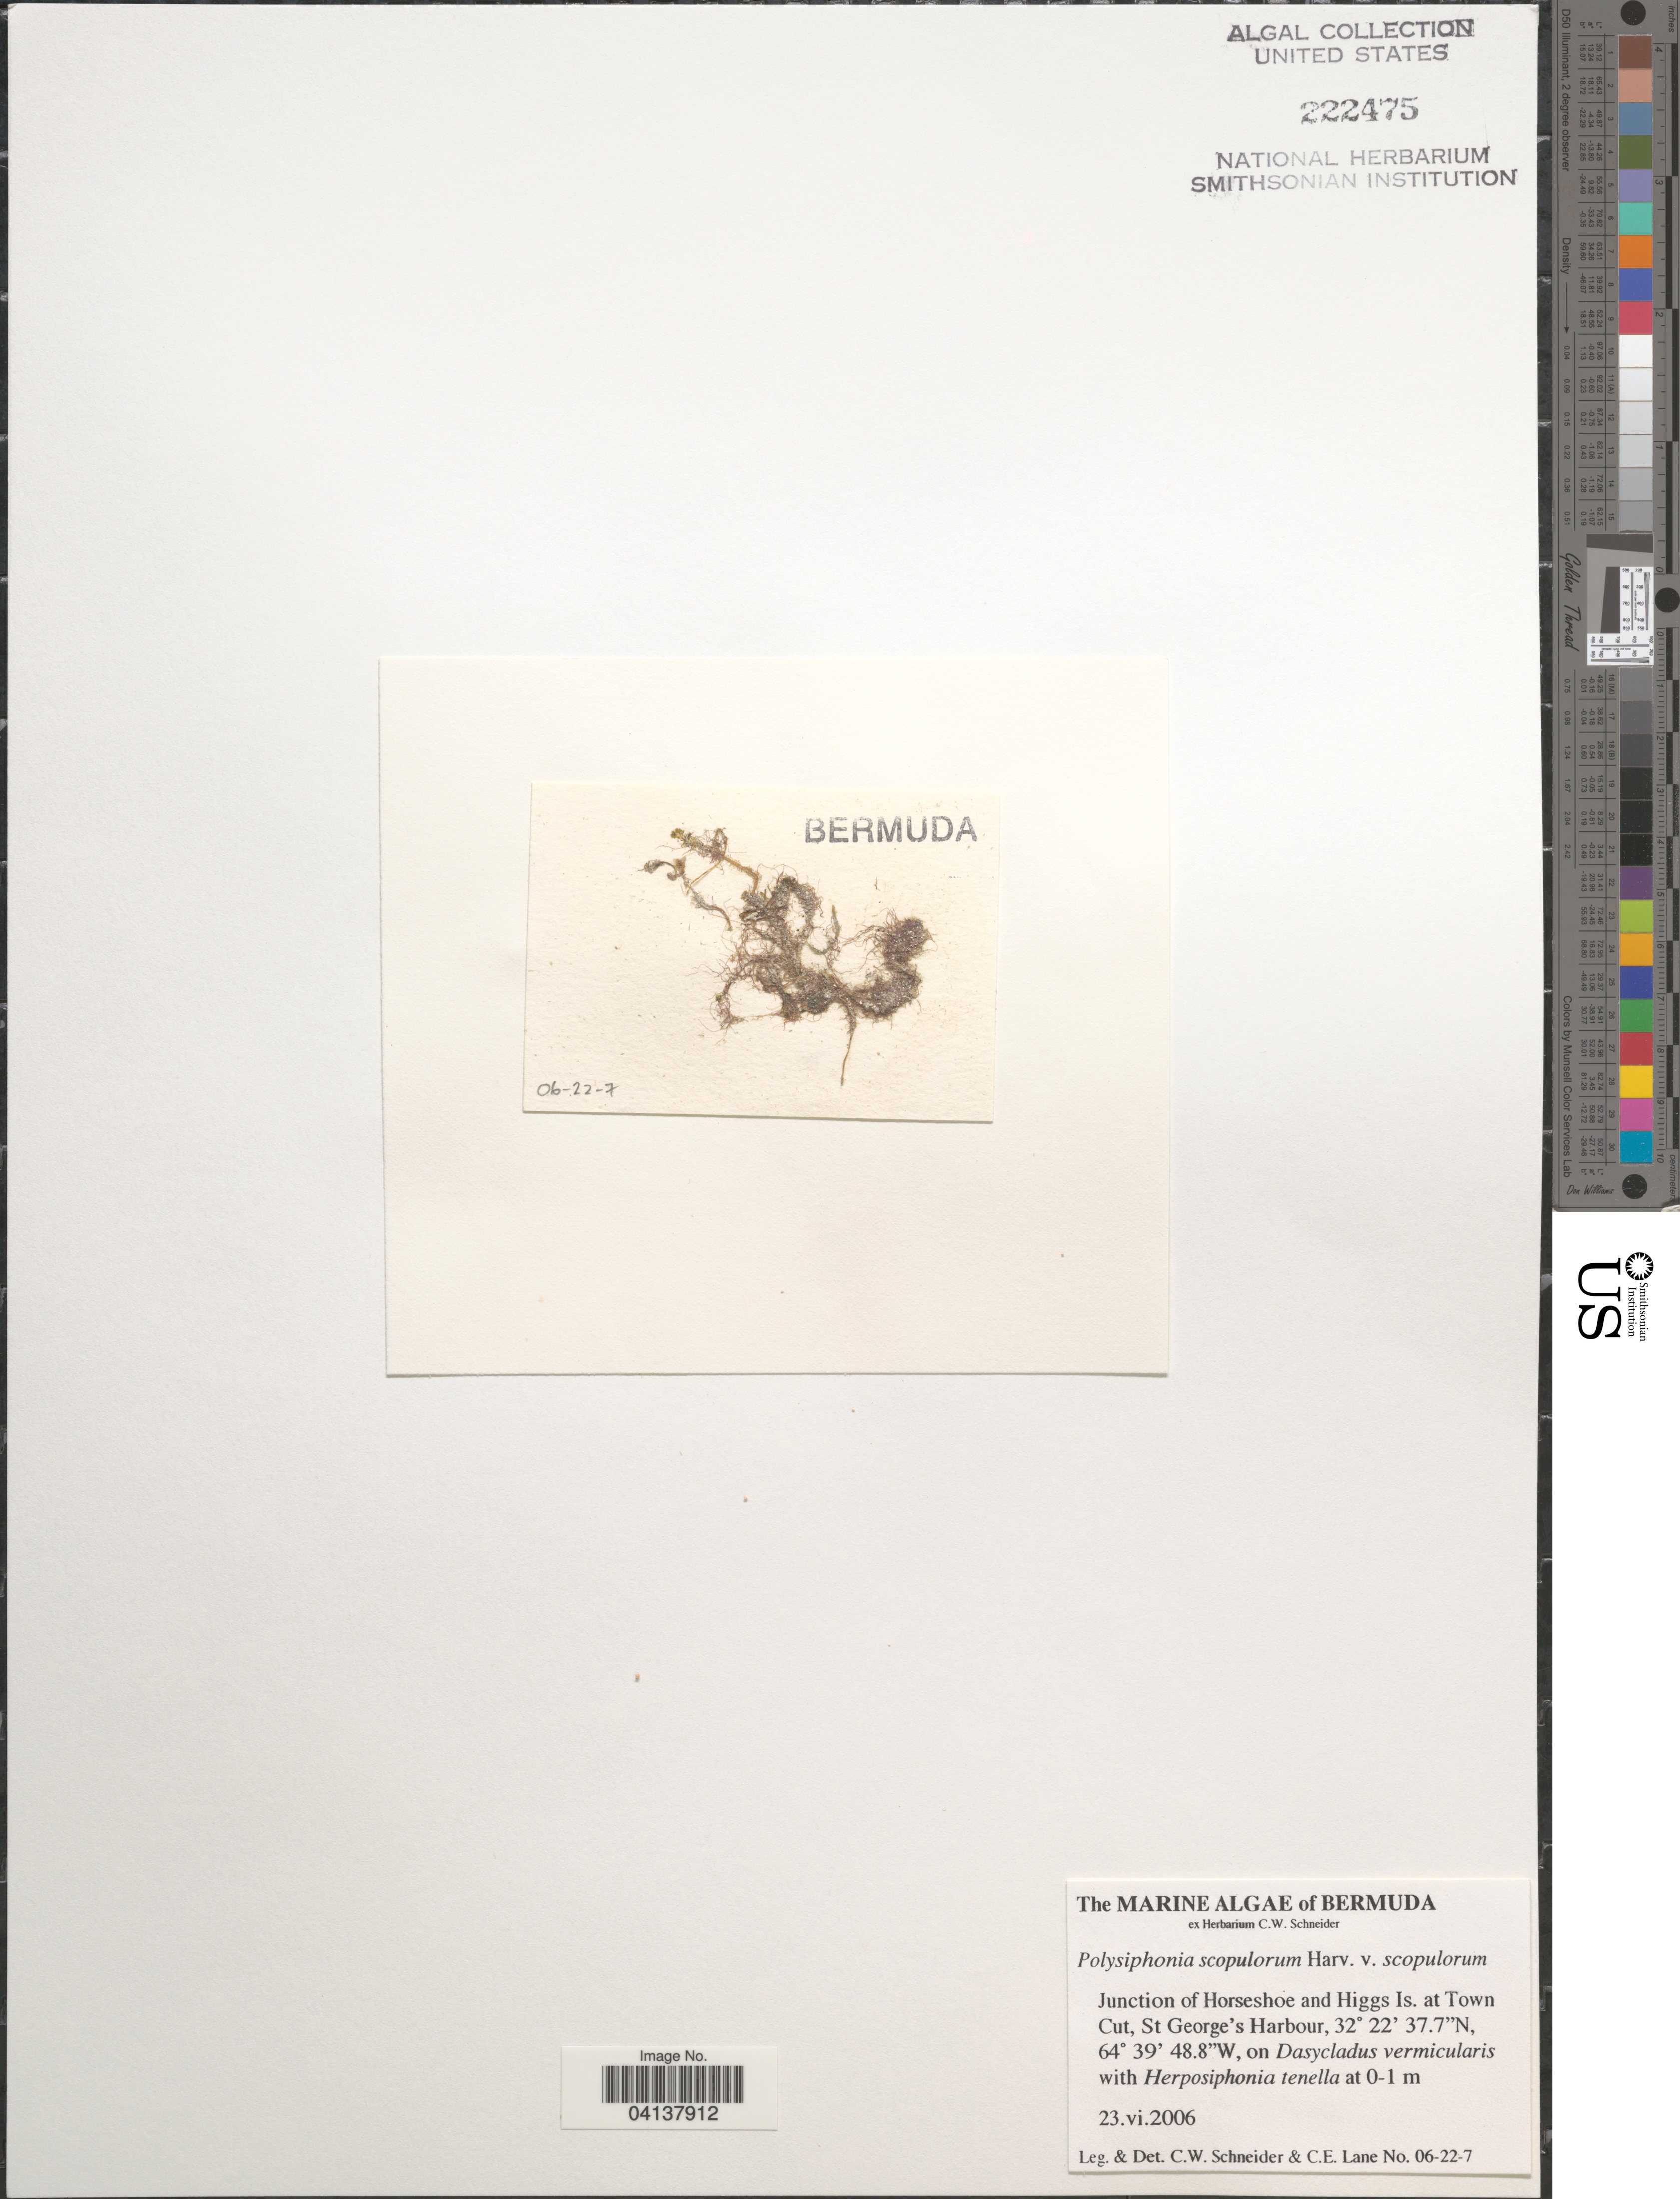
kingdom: Plantae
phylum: Rhodophyta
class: Florideophyceae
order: Ceramiales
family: Rhodomelaceae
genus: Polysiphonia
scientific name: Polysiphonia scopulorum var. scopulorum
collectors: C. W.Schneider & C. E. Lane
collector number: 06-22-7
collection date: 2006-06-23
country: Bermuda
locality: Junction of Horseshoe and Higgs Is. at Town Cut, St George's Harbour.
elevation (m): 0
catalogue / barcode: US 222475